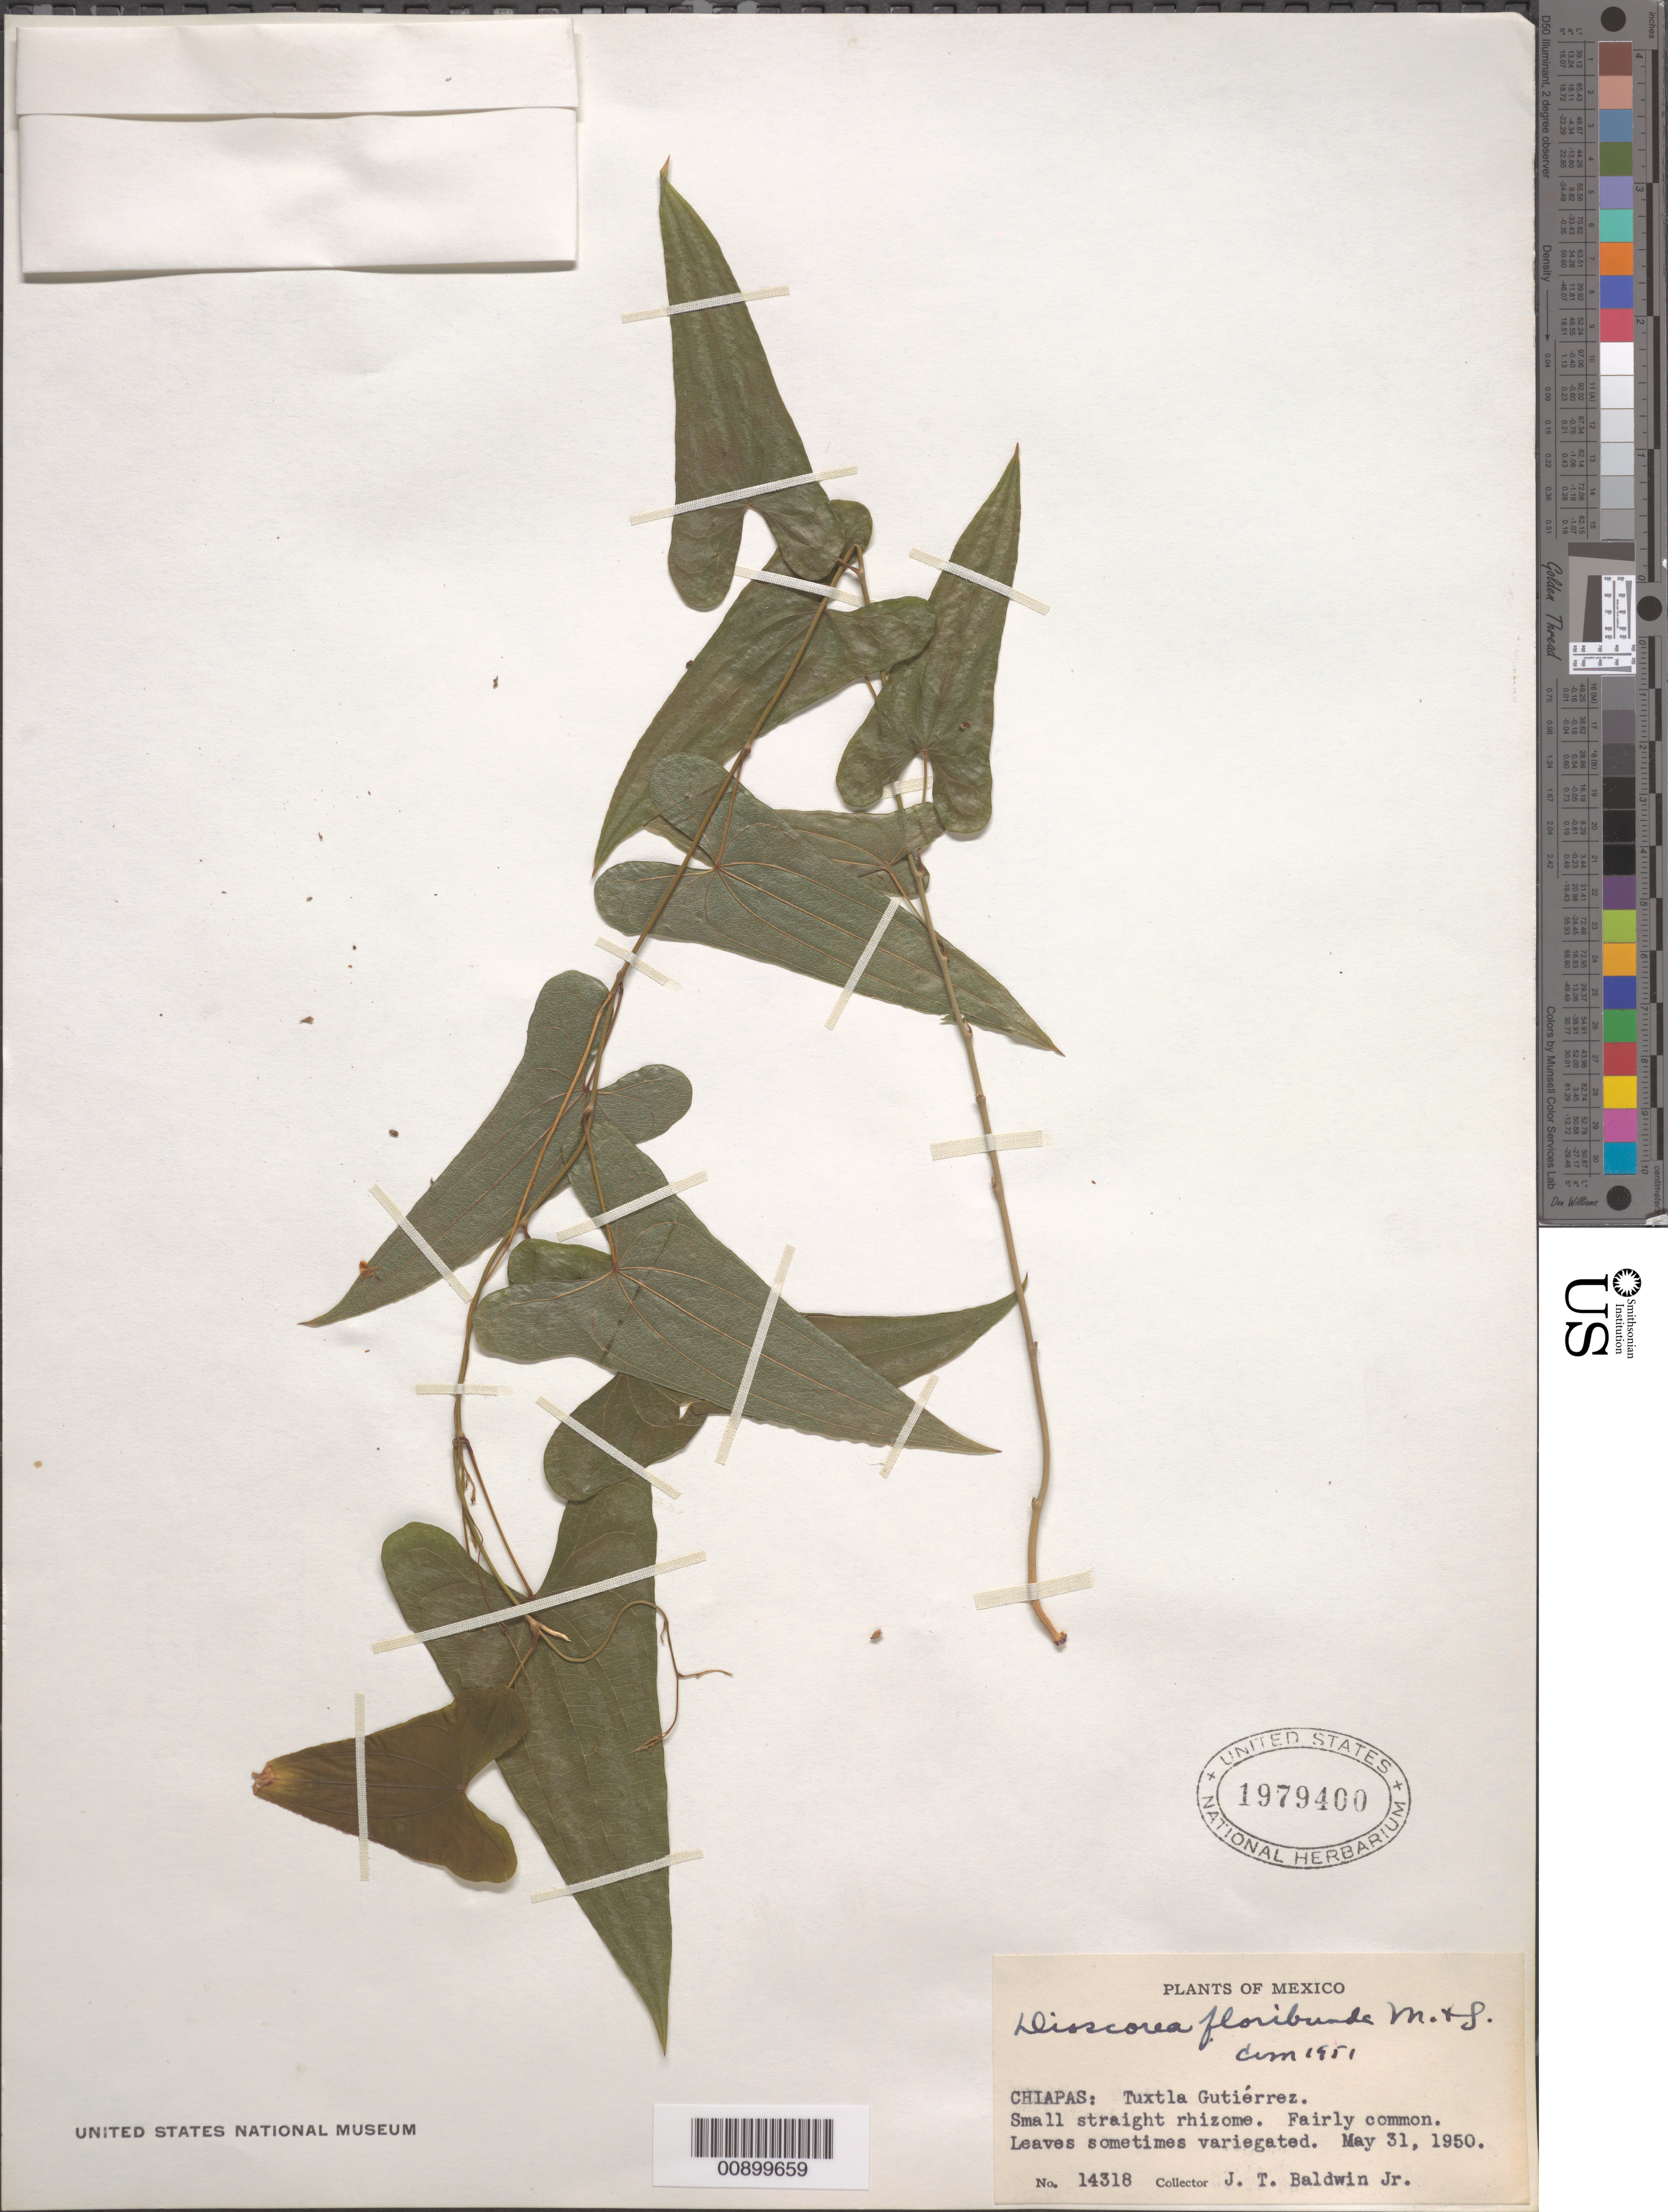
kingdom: Plantae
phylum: Tracheophyta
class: Liliopsida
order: Dioscoreales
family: Dioscoreaceae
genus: Dioscorea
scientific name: Dioscorea floribunda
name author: M. Martens & Galeotti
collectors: J. T. Baldwin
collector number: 14318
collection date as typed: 31 May 1950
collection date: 1950-05-31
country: Mexico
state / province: Chiapas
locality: Chiapas: Tuctla Gutiérrez.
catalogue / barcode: US 1979400